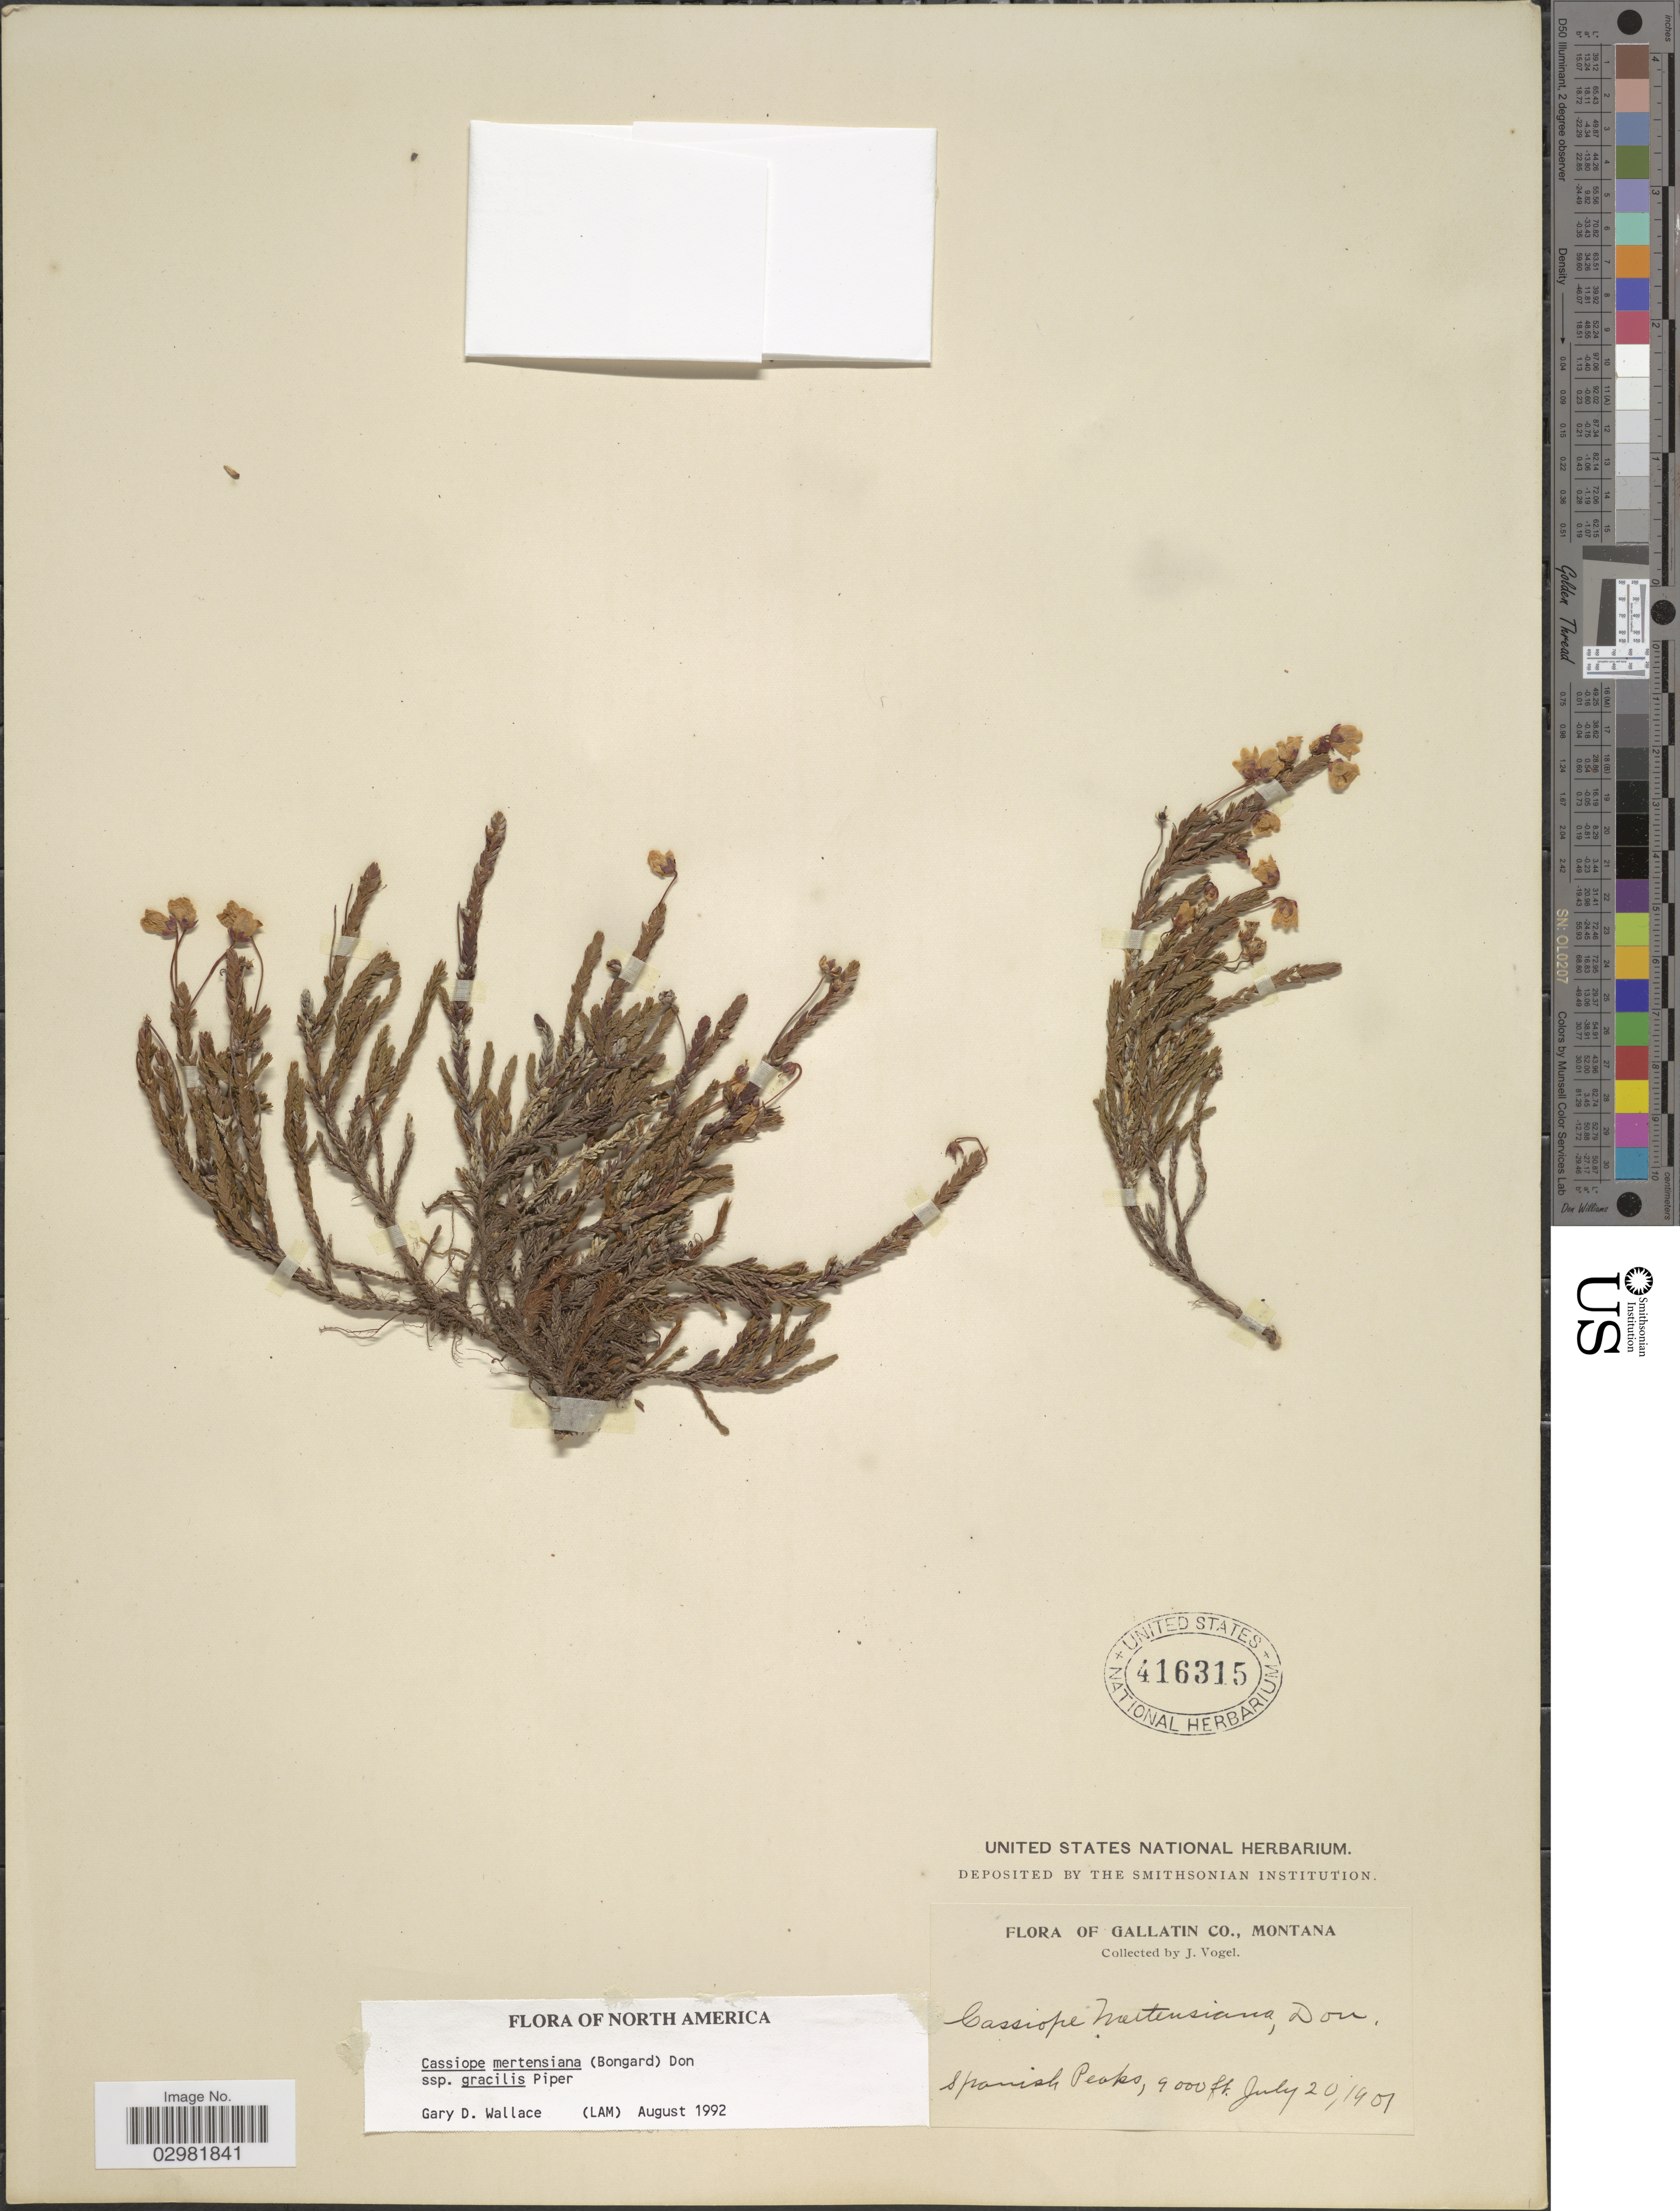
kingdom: Plantae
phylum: Tracheophyta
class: Magnoliopsida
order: Ericales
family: Ericaceae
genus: Cassiope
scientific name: Cassiope mertensiana subsp. gracilis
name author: Piper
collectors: J. Vogel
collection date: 1901-07-20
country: United States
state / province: Montana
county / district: Gallatin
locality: Spanish Peaks.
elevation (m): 2743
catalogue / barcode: US 416315